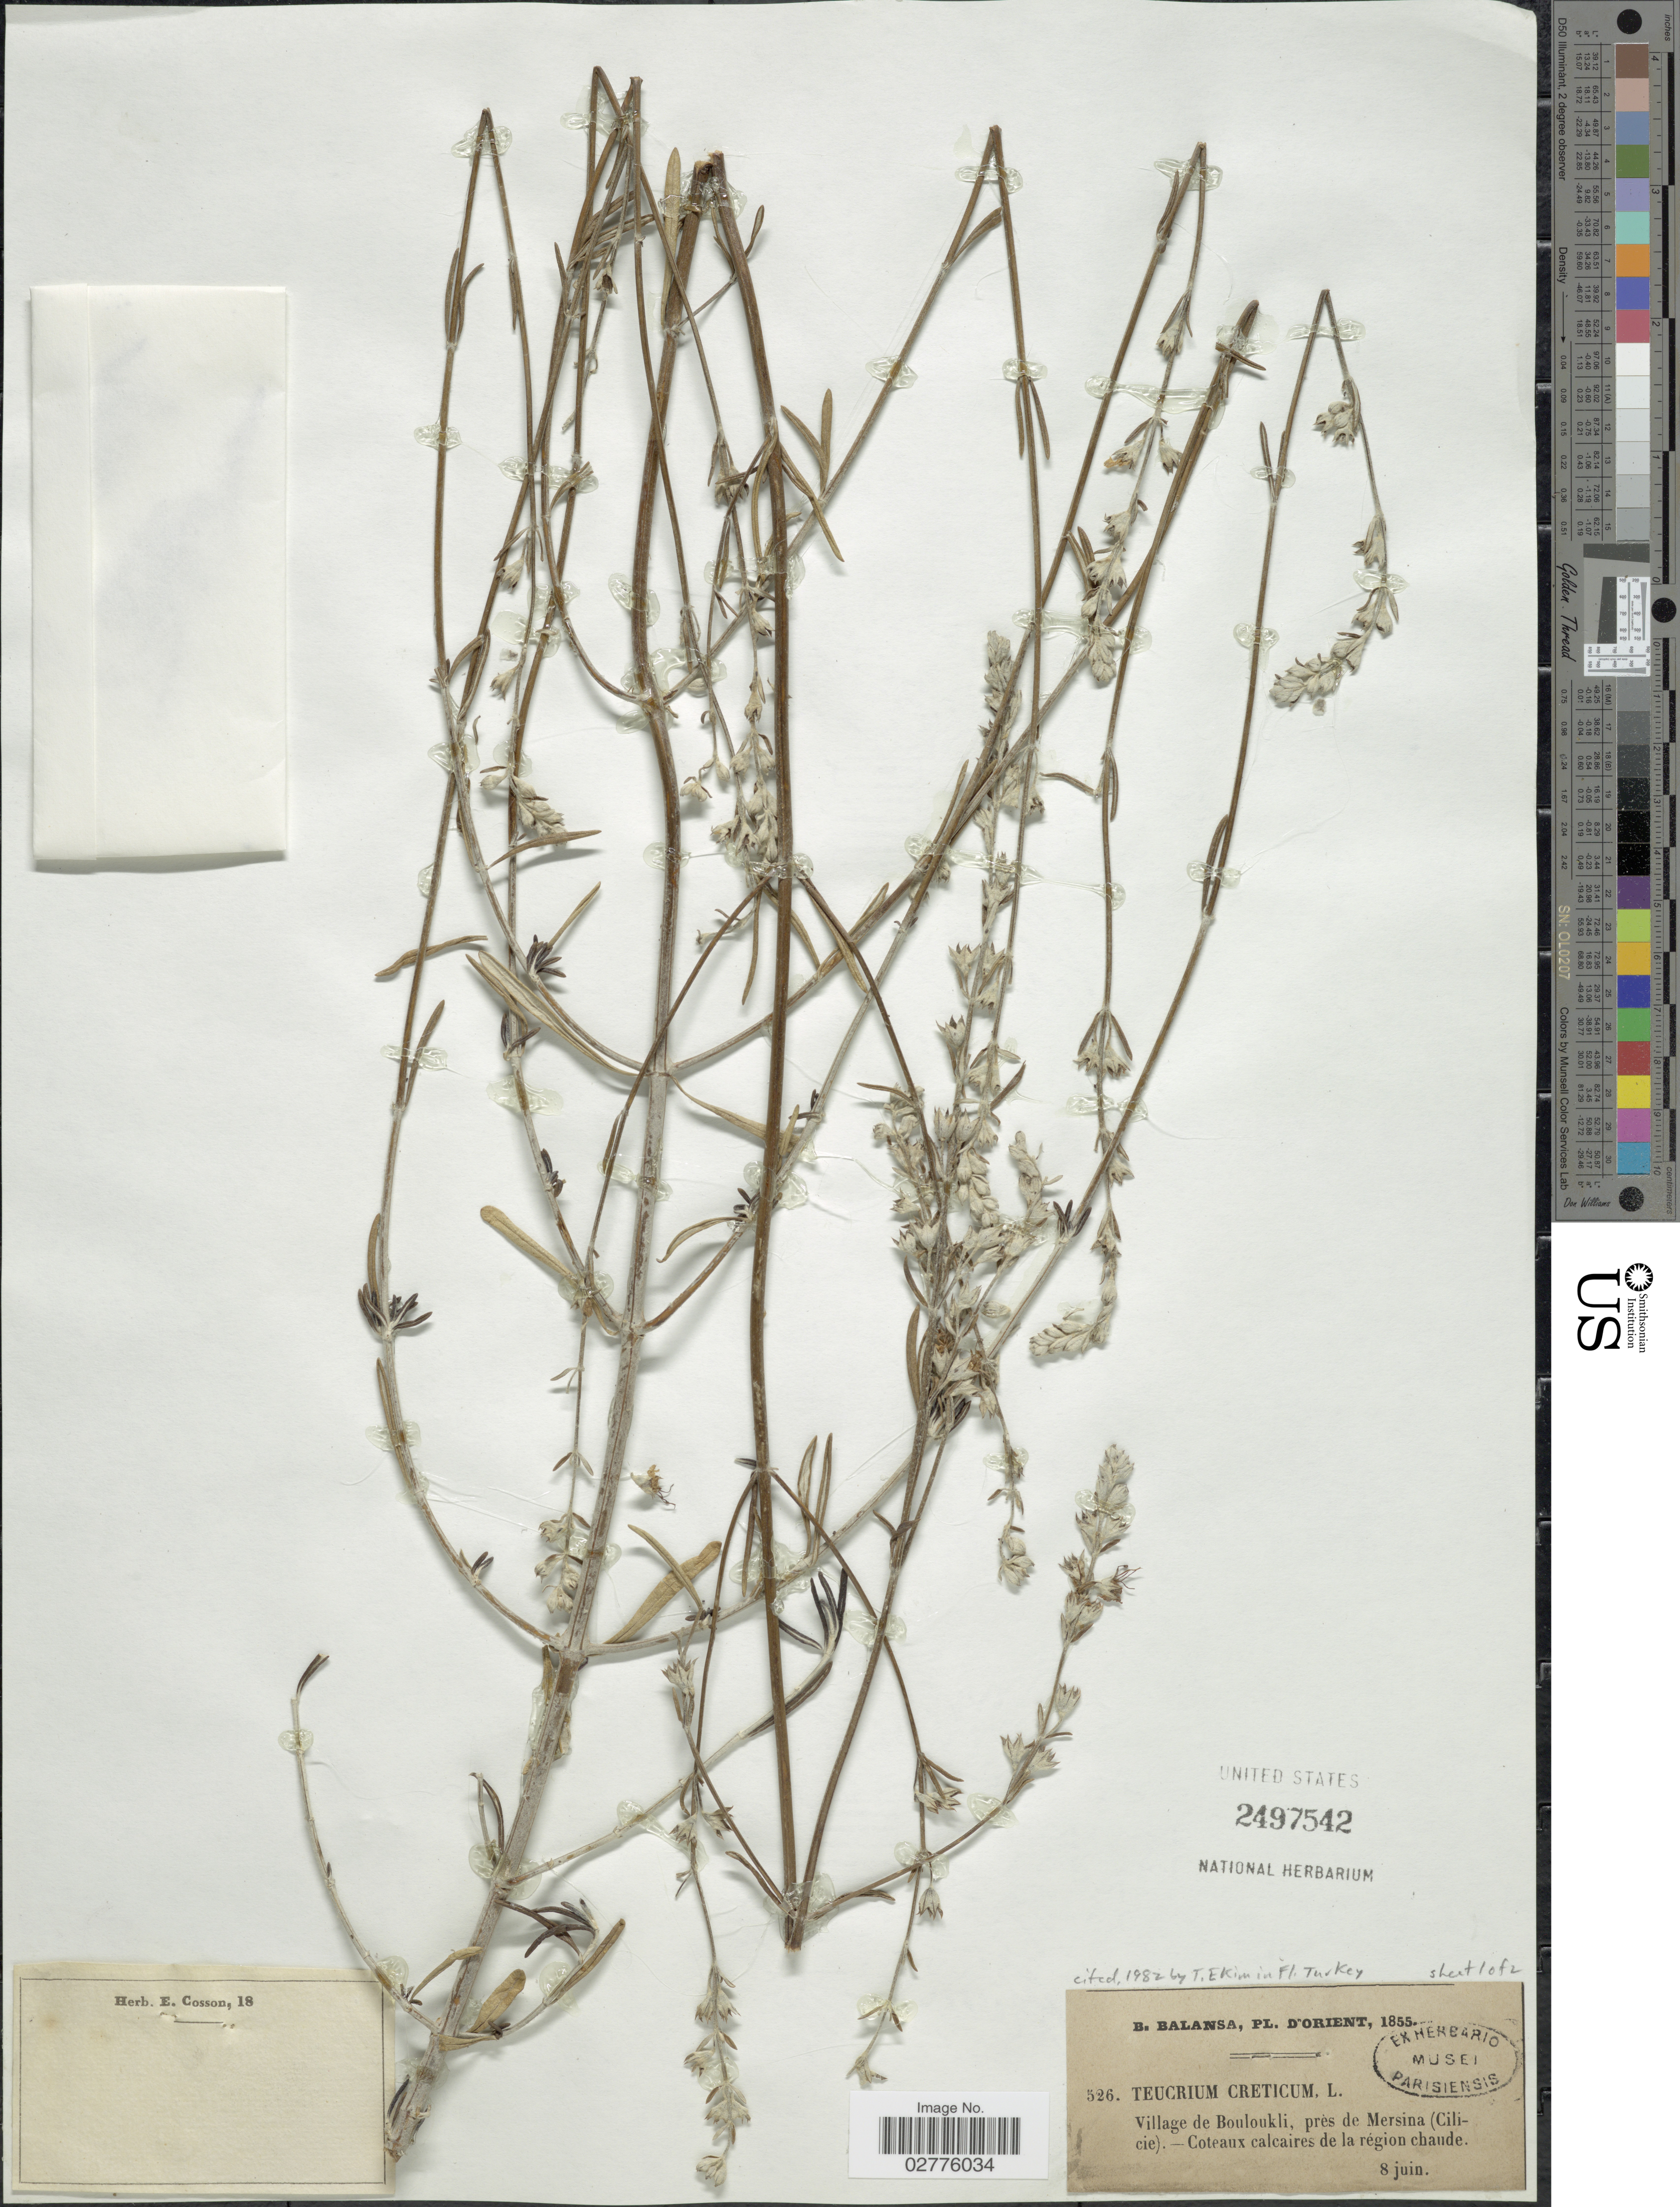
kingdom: Plantae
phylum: Tracheophyta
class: Magnoliopsida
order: Lamiales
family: Lamiaceae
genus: Teucrium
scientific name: Teucrium creticum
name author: L.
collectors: B. Balansa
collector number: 526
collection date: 1855-06-08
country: Turkey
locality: Orient, Village de Bouloukli, près de Mersina (Cilicie)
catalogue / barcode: US 2497542